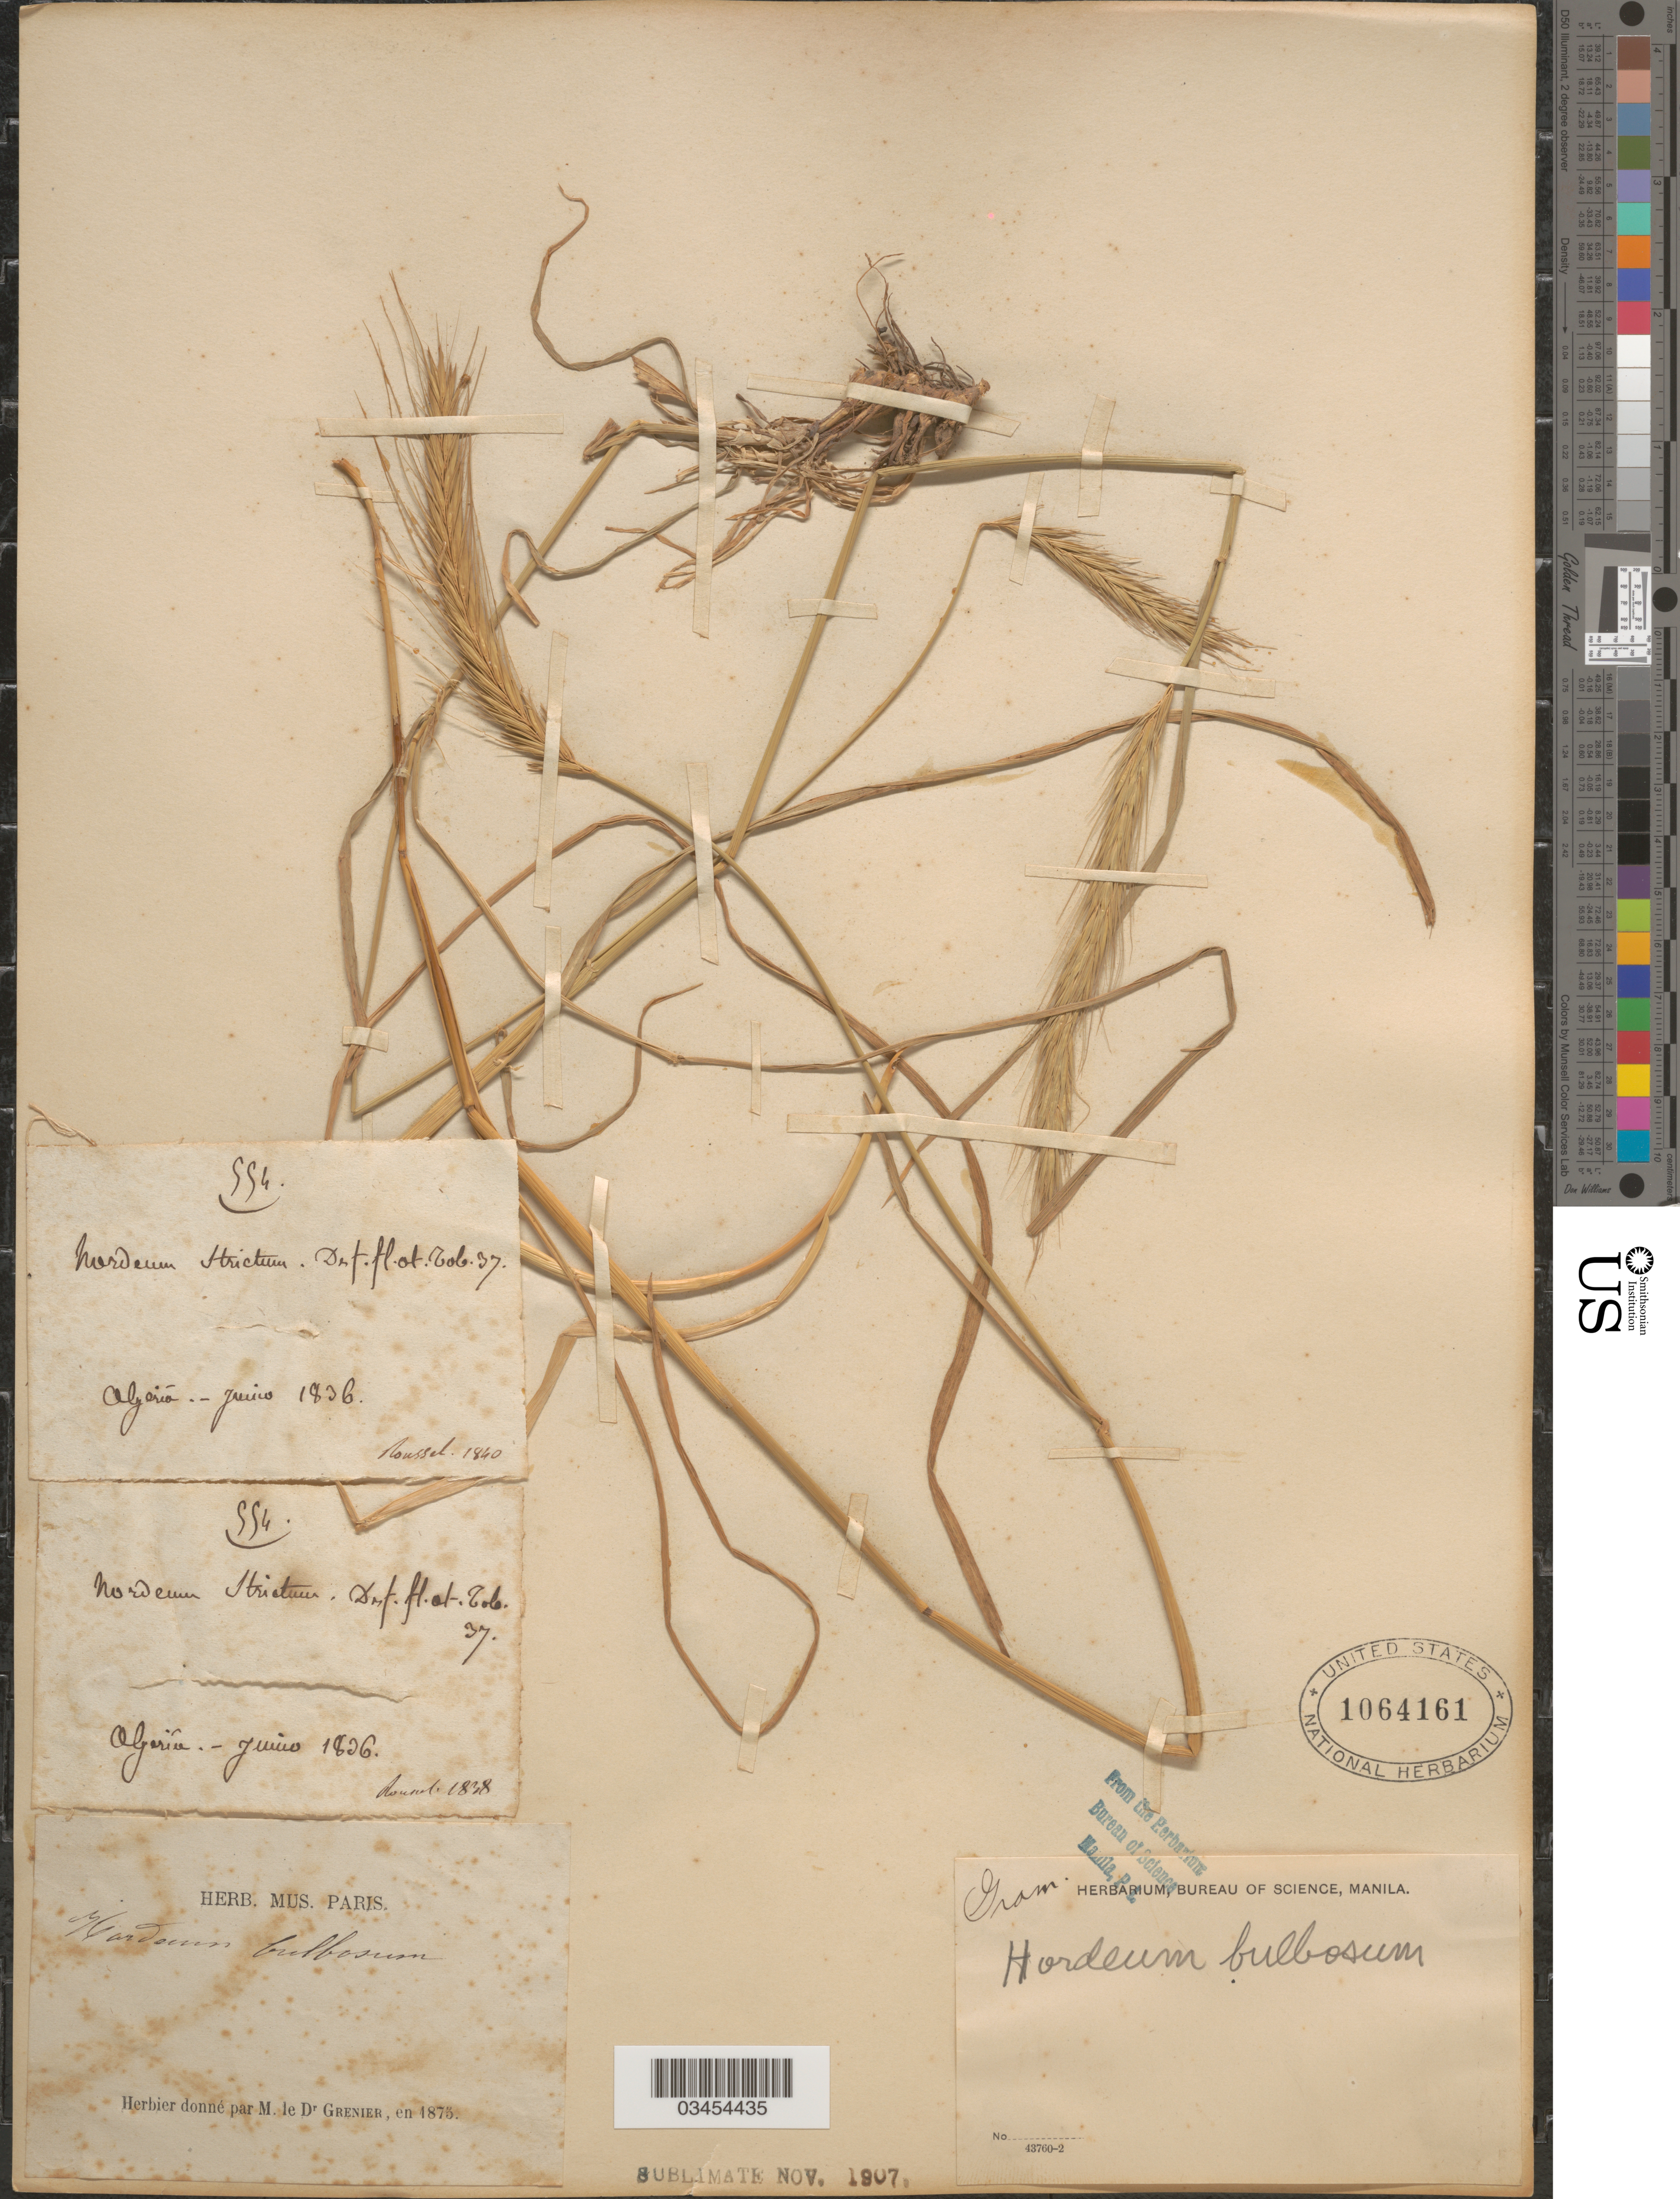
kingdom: Plantae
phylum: Tracheophyta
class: Liliopsida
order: Poales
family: Poaceae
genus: Hordeum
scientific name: Hordeum bulbosum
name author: L.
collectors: -. Roussel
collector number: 1838/554?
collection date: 1836-06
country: Algeria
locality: Algeríe.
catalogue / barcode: US 1064161